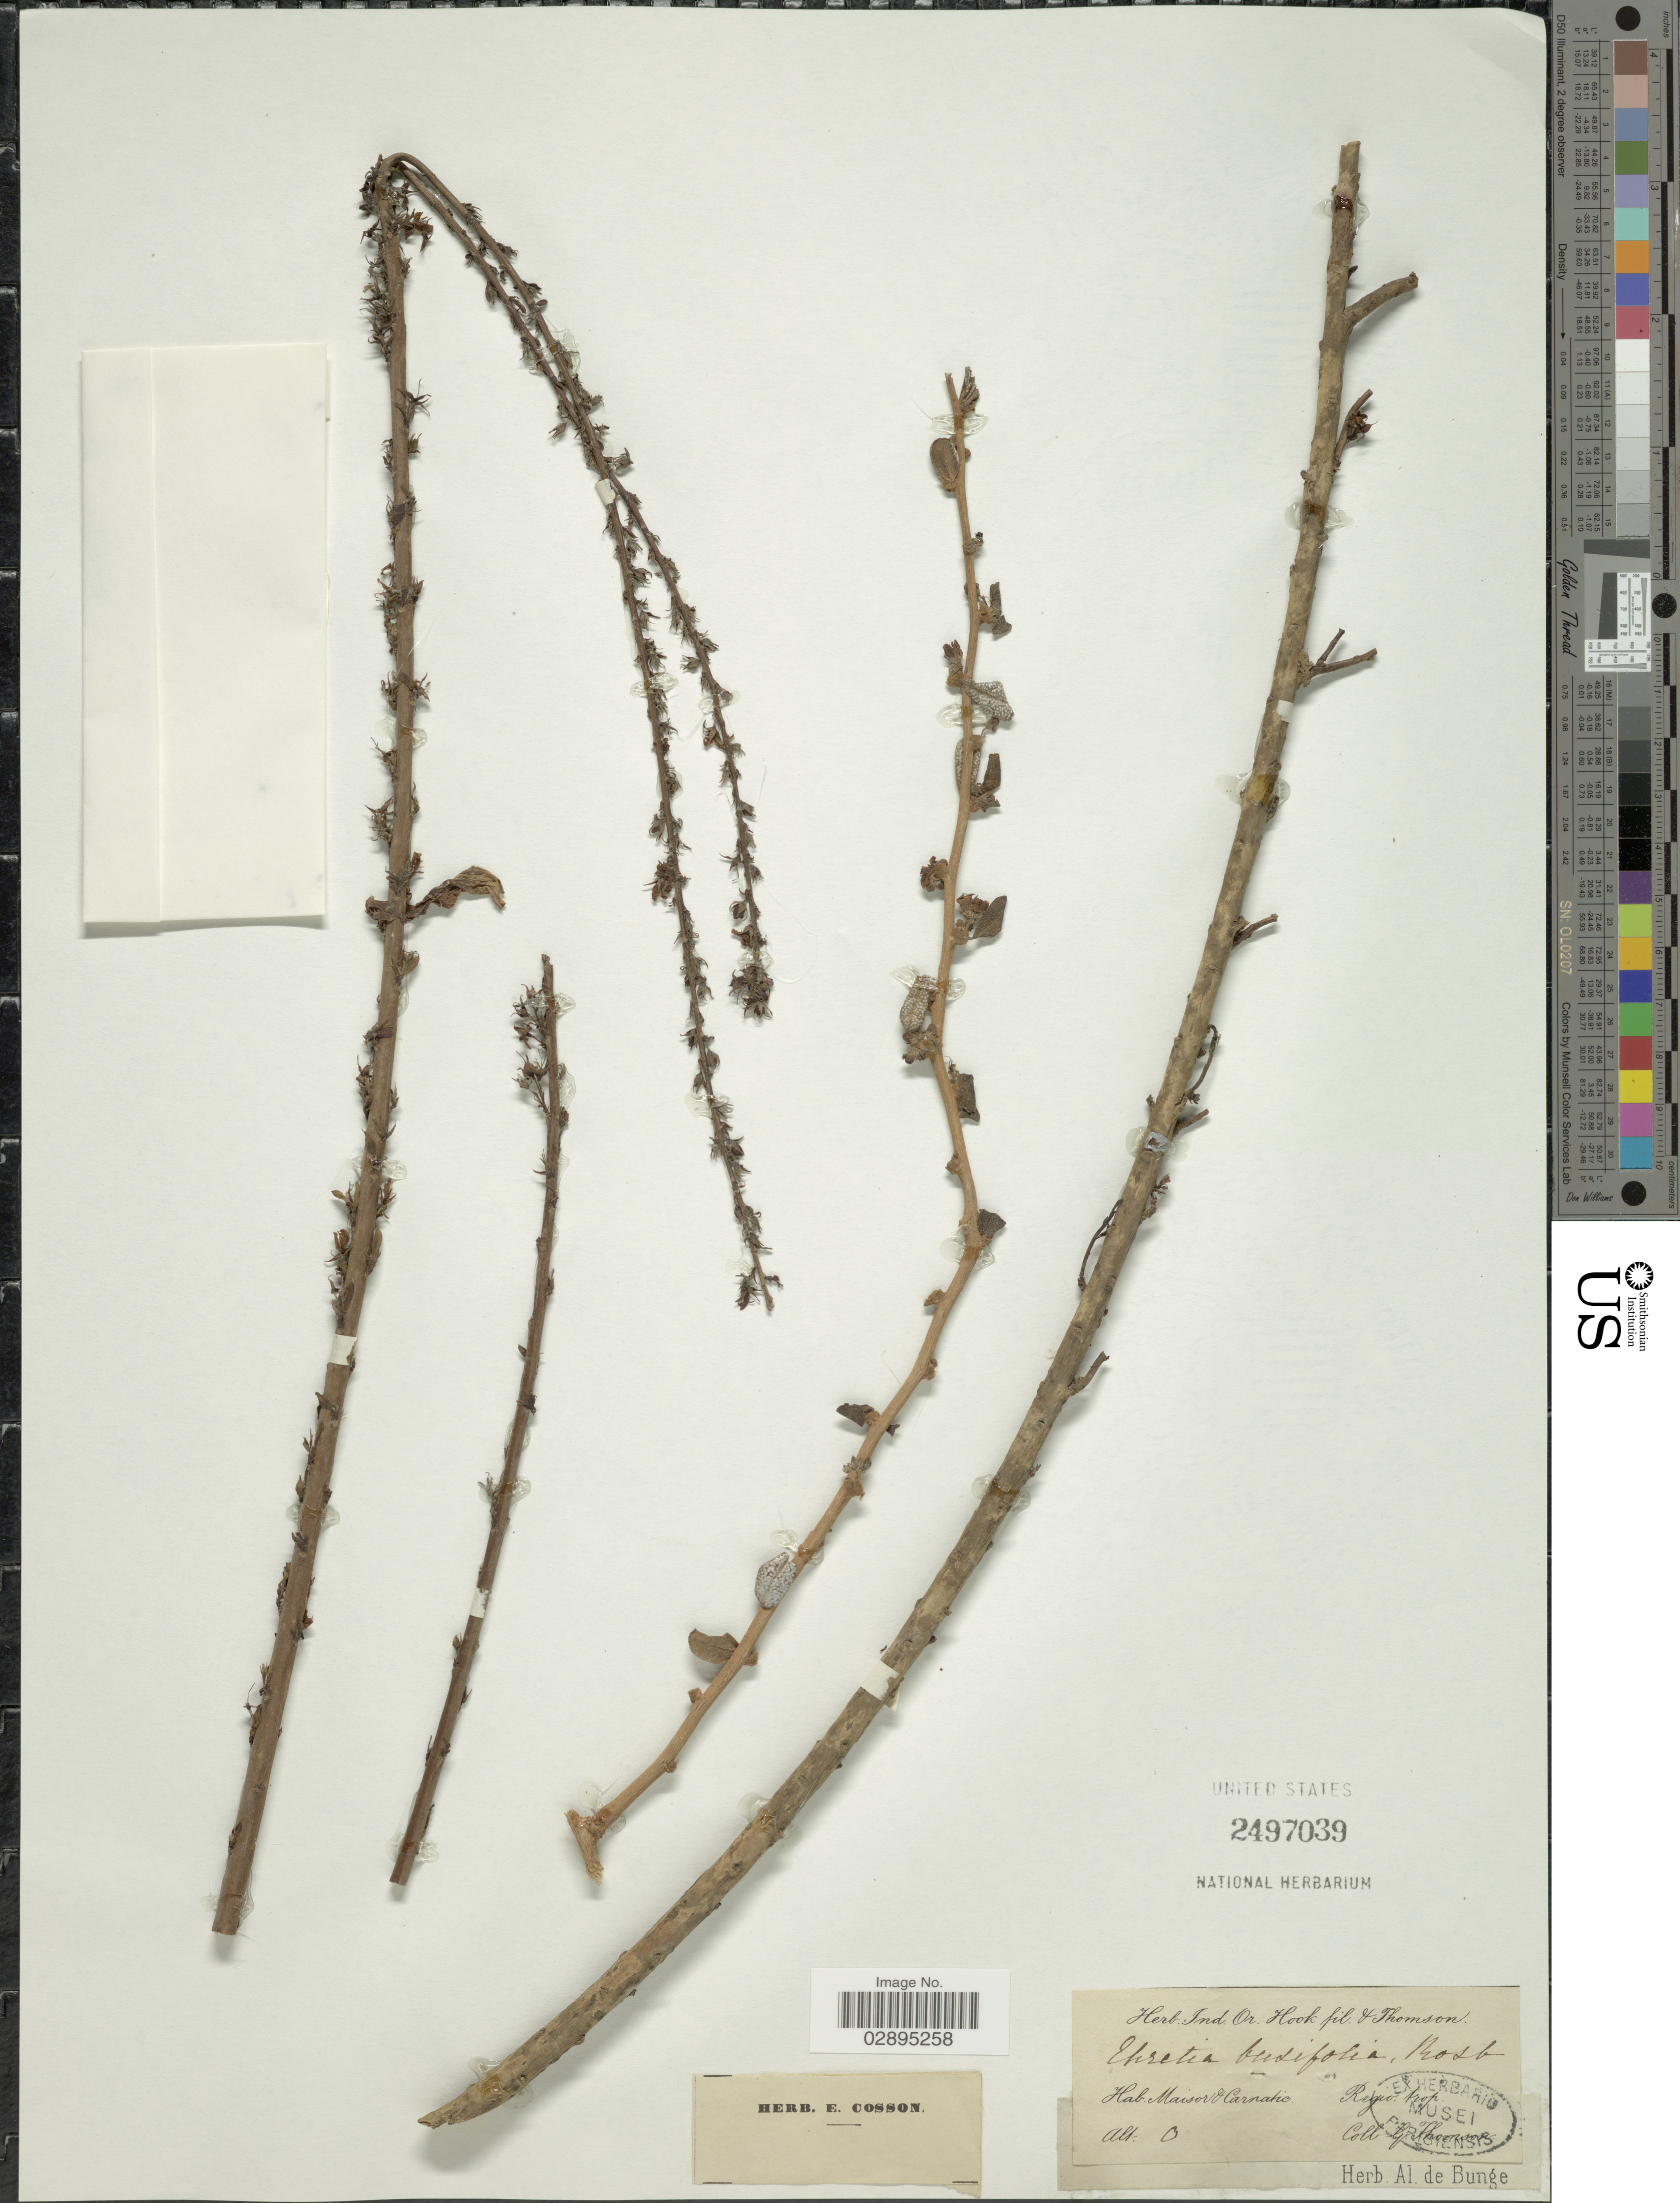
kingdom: Plantae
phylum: Tracheophyta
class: Magnoliopsida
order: Boraginales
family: Ehretiaceae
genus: Ehretia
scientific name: Ehretia buxifolia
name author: Roxb.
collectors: G. Thomson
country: India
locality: Maisor & Carnatic. Regio. trop.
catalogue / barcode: US 2497039